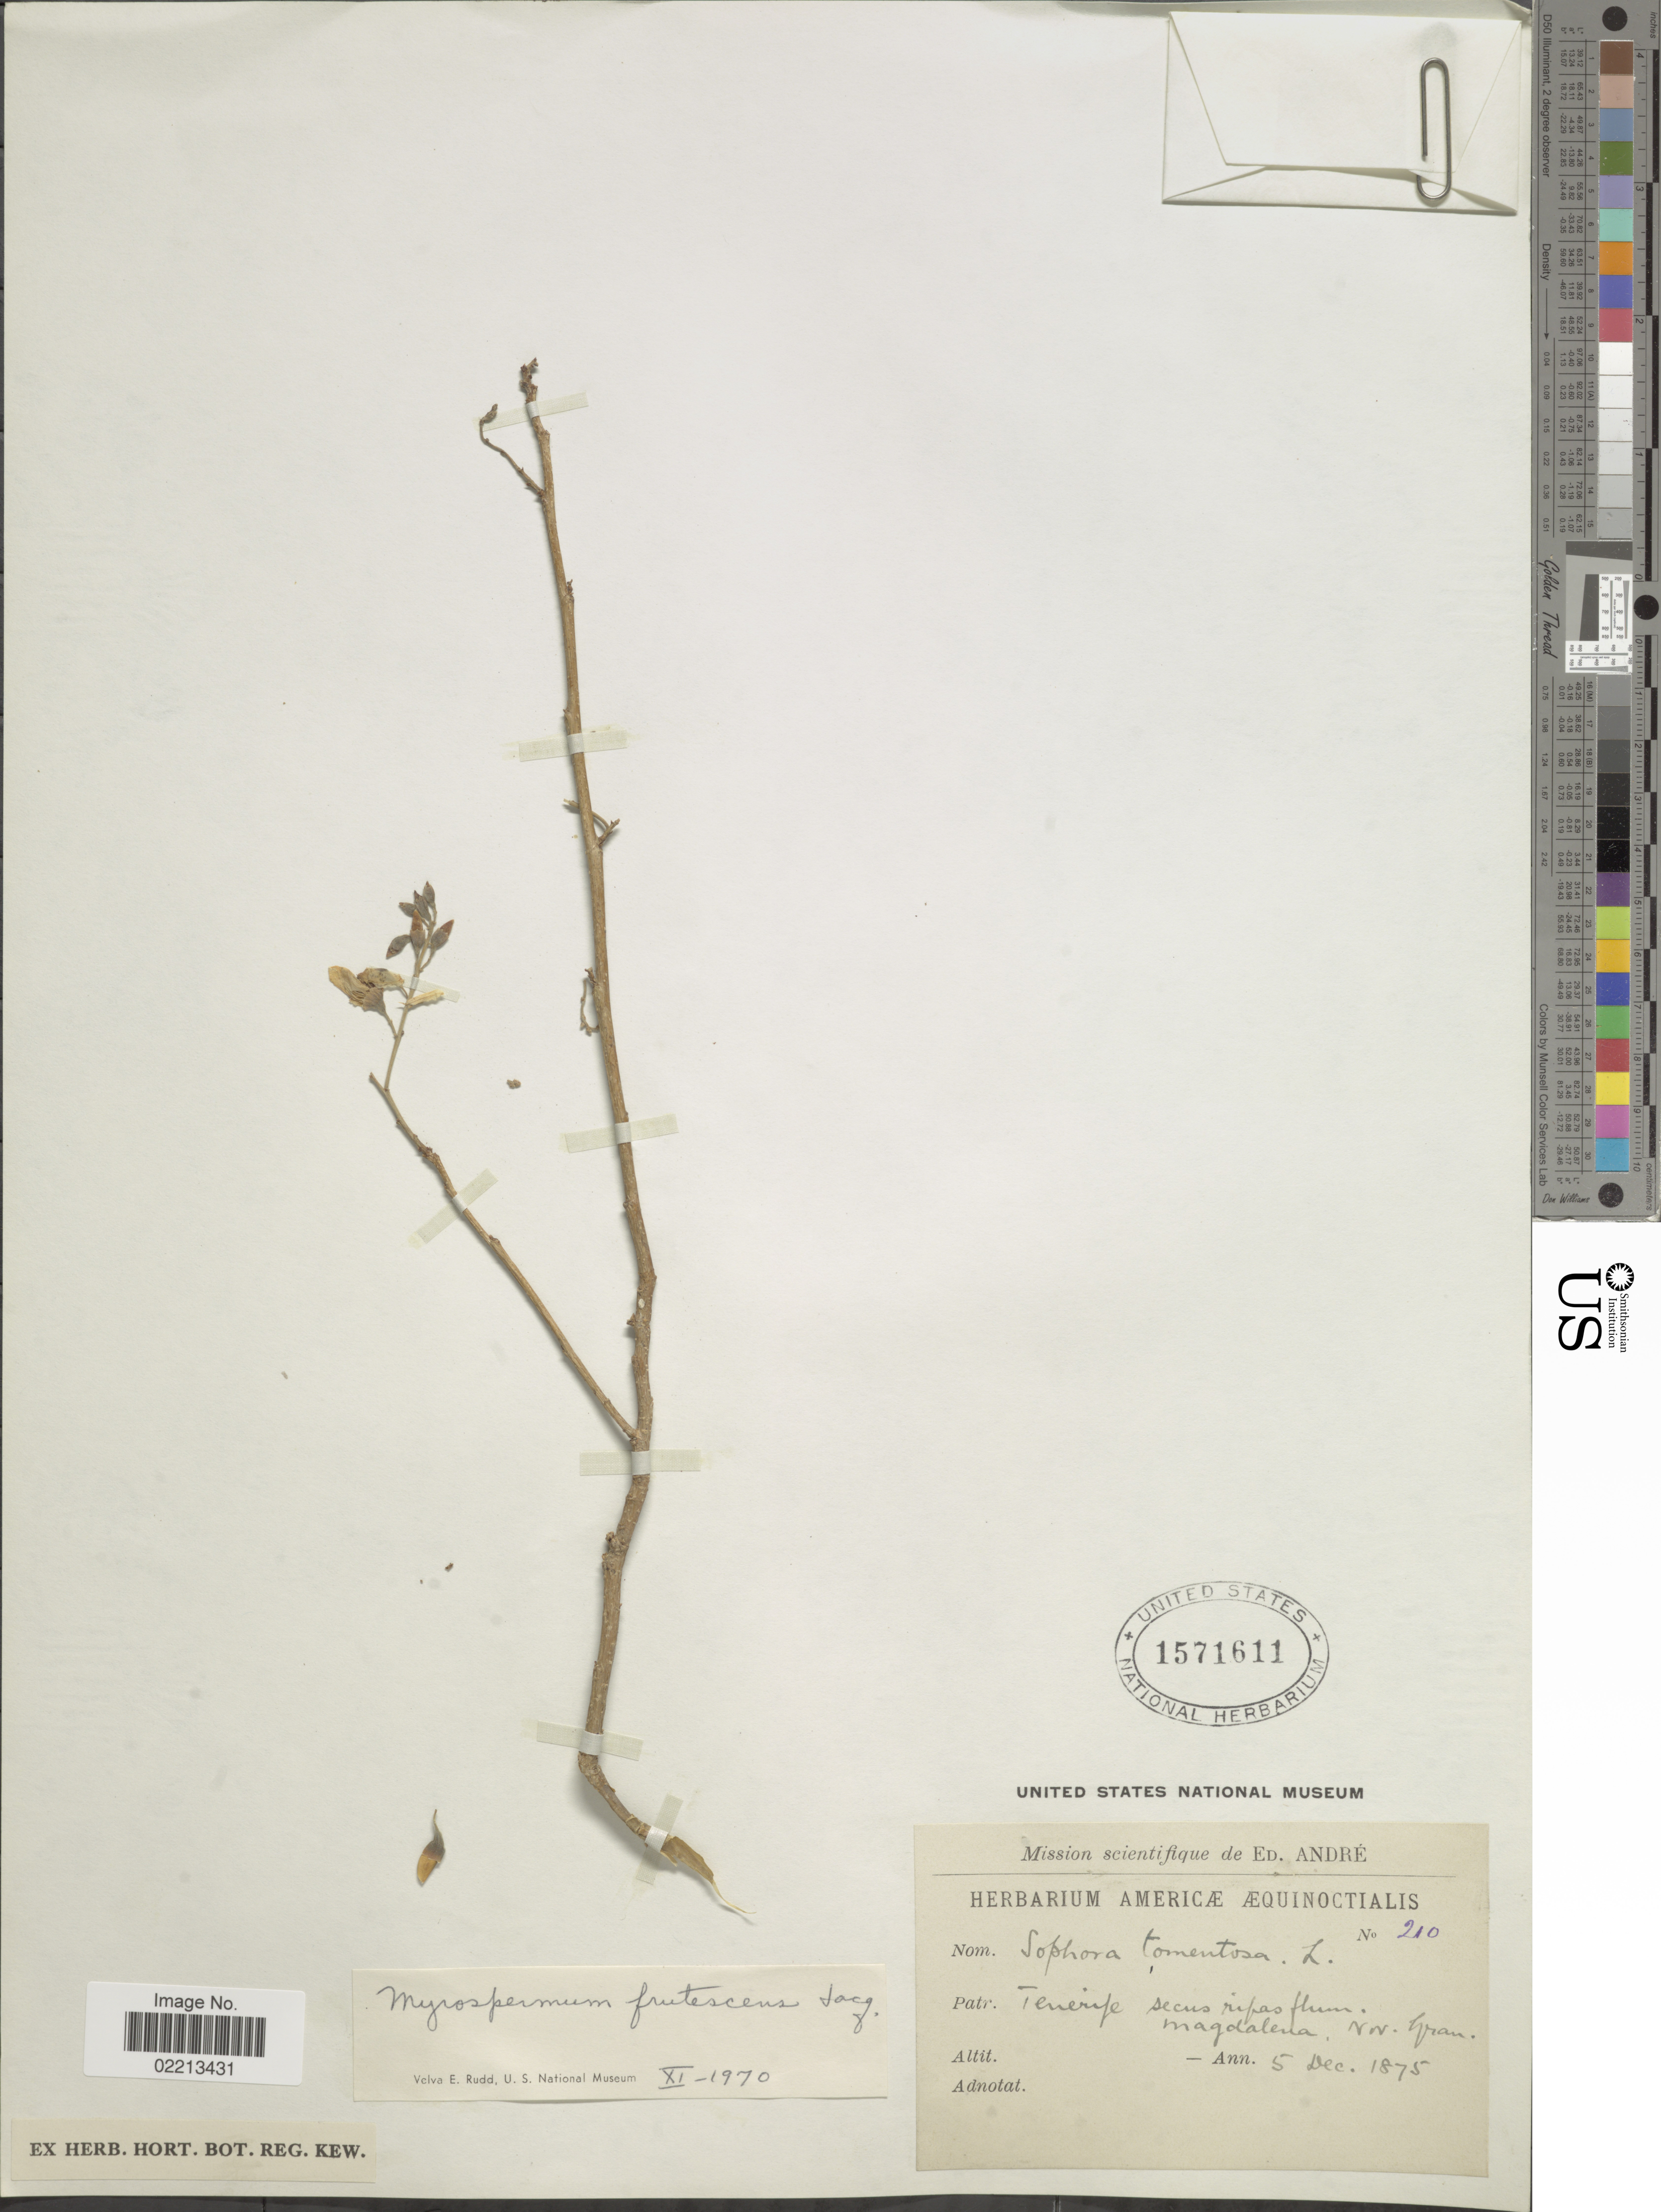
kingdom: Plantae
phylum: Tracheophyta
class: Magnoliopsida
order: Fabales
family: Fabaceae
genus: Myrospermum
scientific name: Myrospermum frutescens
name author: Jacq.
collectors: É. F. André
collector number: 210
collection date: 1875-12-05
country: Spain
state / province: Canarias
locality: Tenerife secus rifas flum. Magdalena NN. Gran [unsure placement]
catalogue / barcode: US 1571611